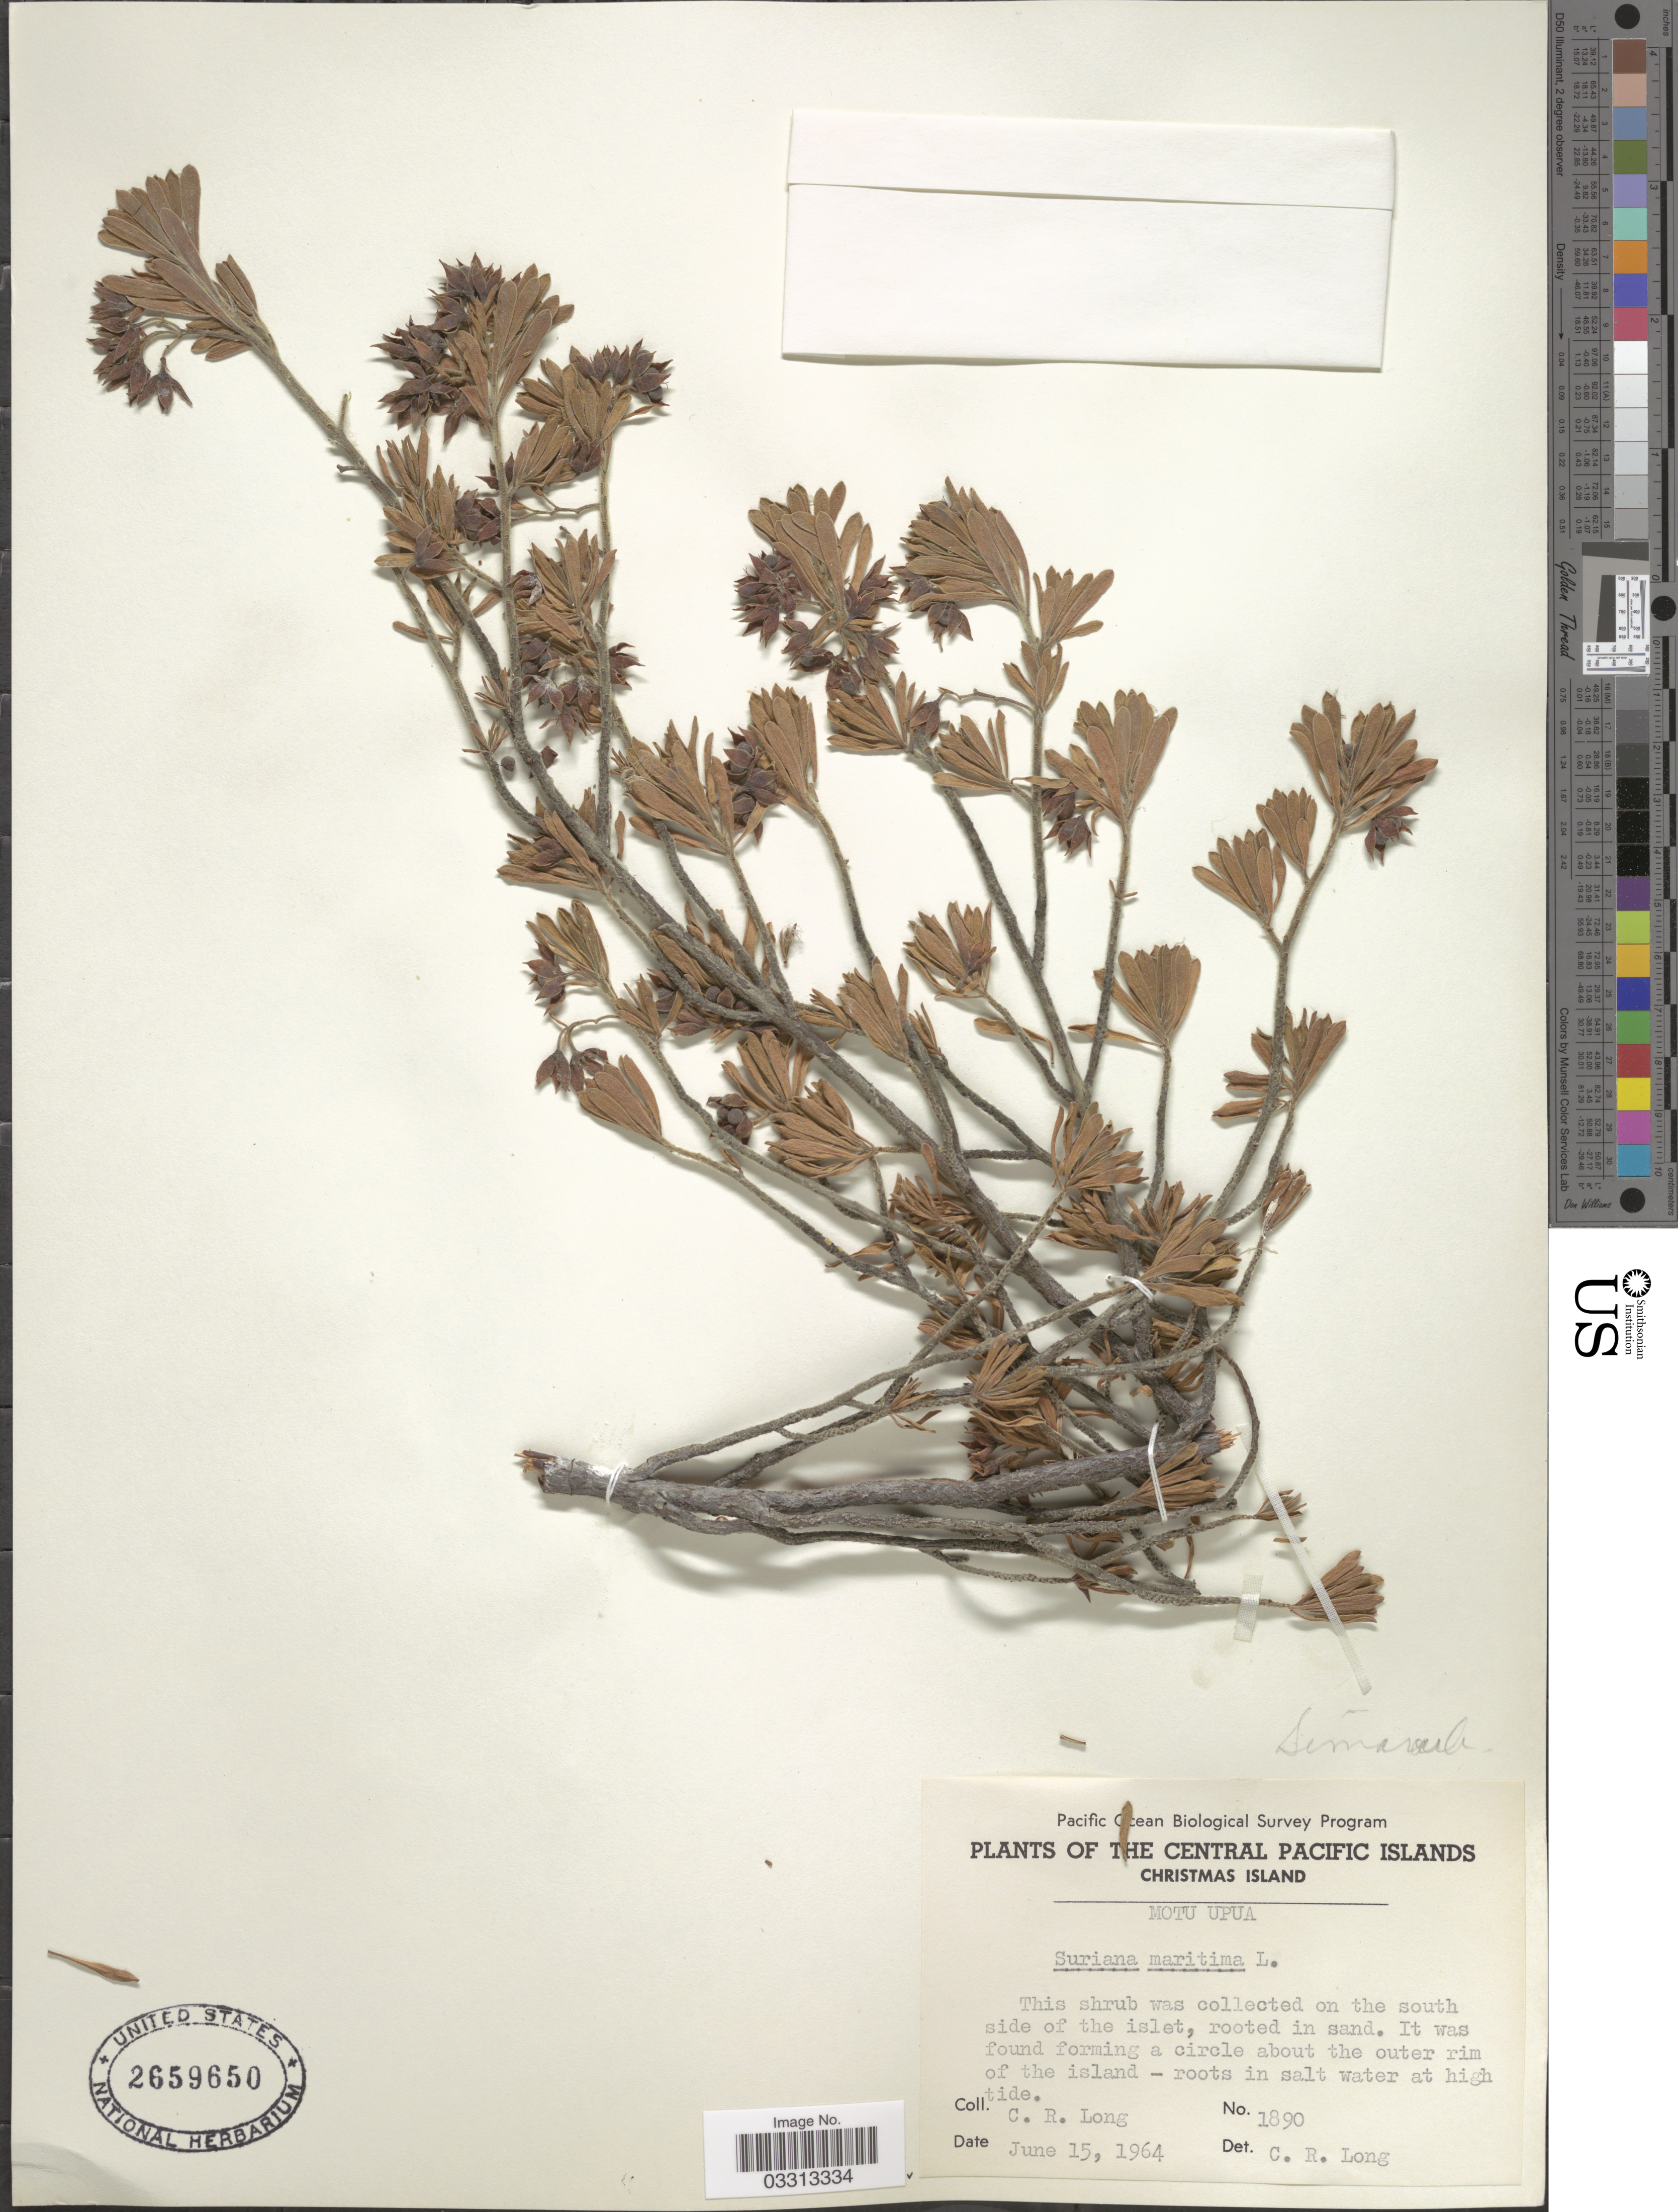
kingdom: Plantae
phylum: Tracheophyta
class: Magnoliopsida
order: Fabales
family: Surianaceae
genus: Suriana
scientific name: Suriana maritima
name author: L.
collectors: C. R. Long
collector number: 1890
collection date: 1964-06-15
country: Kiribati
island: Kiritimati [Christmas] Atoll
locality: The Central Pacific Islands. Christmas Island. Motu Upua.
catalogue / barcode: US 2659650